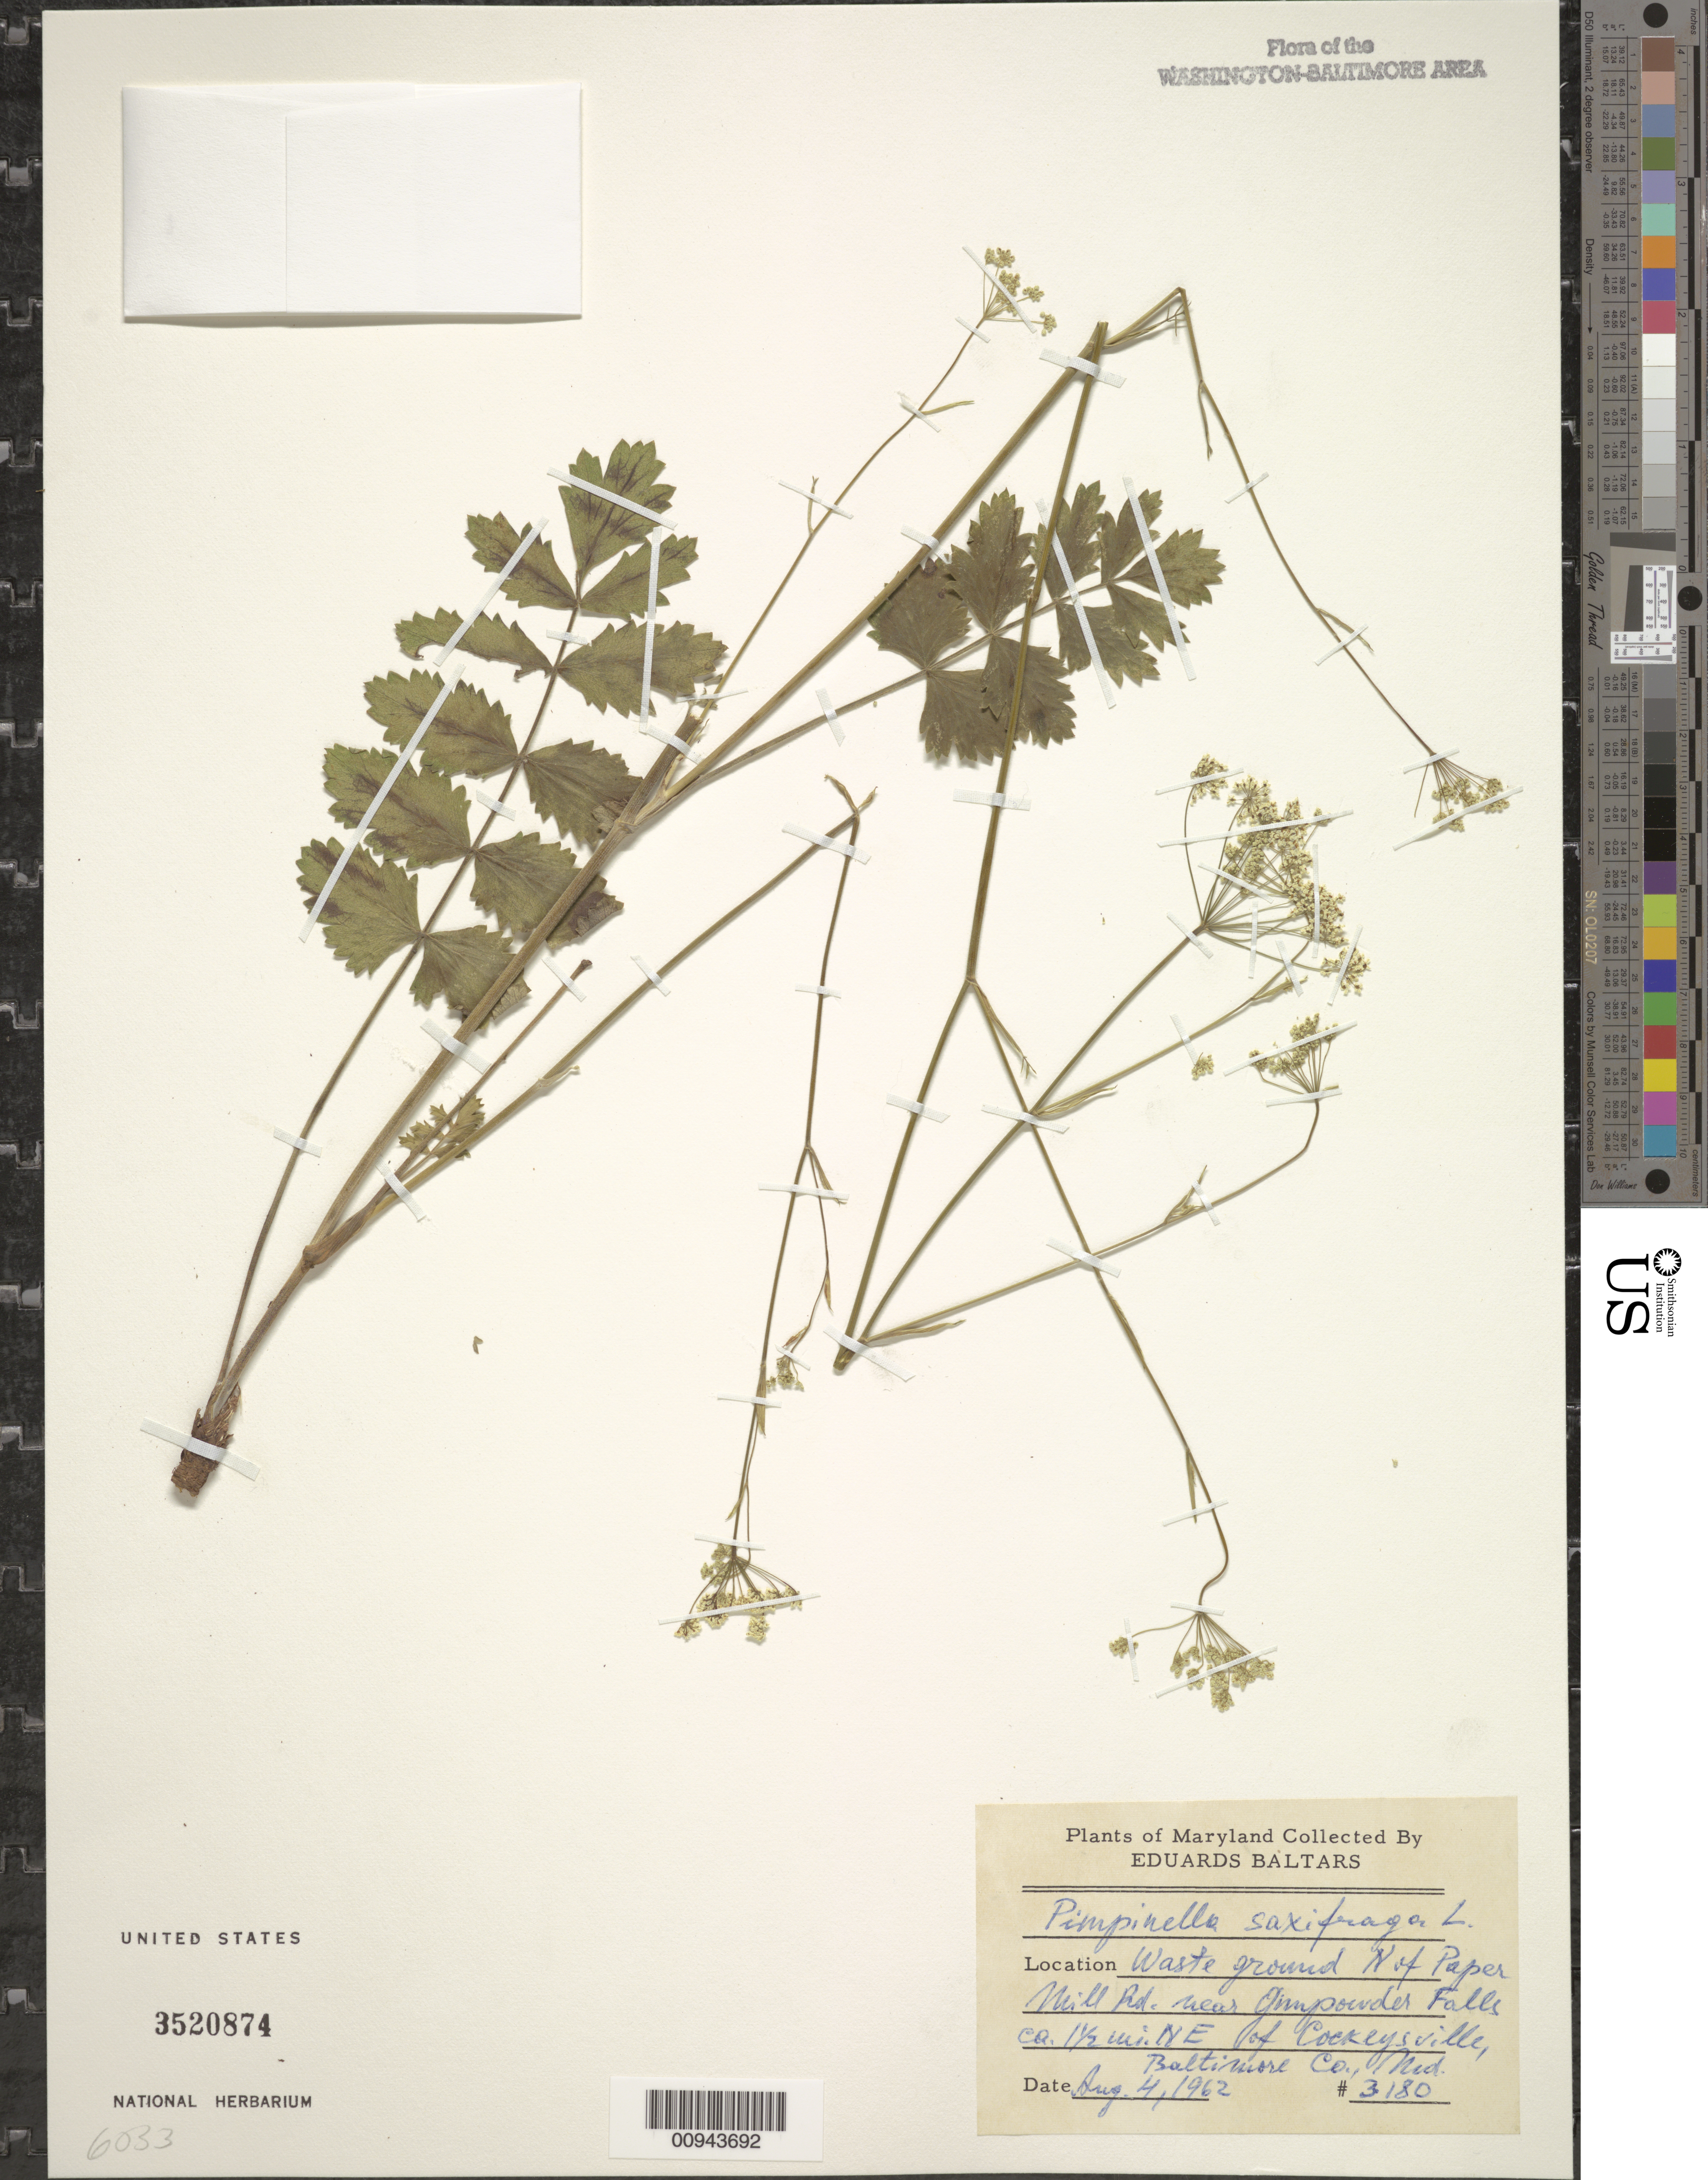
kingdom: Plantae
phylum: Tracheophyta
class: Magnoliopsida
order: Apiales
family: Apiaceae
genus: Pimpinella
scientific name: Pimpinella saxifraga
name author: L.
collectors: E. Baltars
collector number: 3180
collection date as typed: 4 Aug 1962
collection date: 1962-08-04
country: United States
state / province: Maryland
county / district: Baltimore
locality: N of Paper Mill Rd. near Gunpowder Falls ca. 1.5 mi. NE of Cockeysville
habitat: waste ground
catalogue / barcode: US 3520874